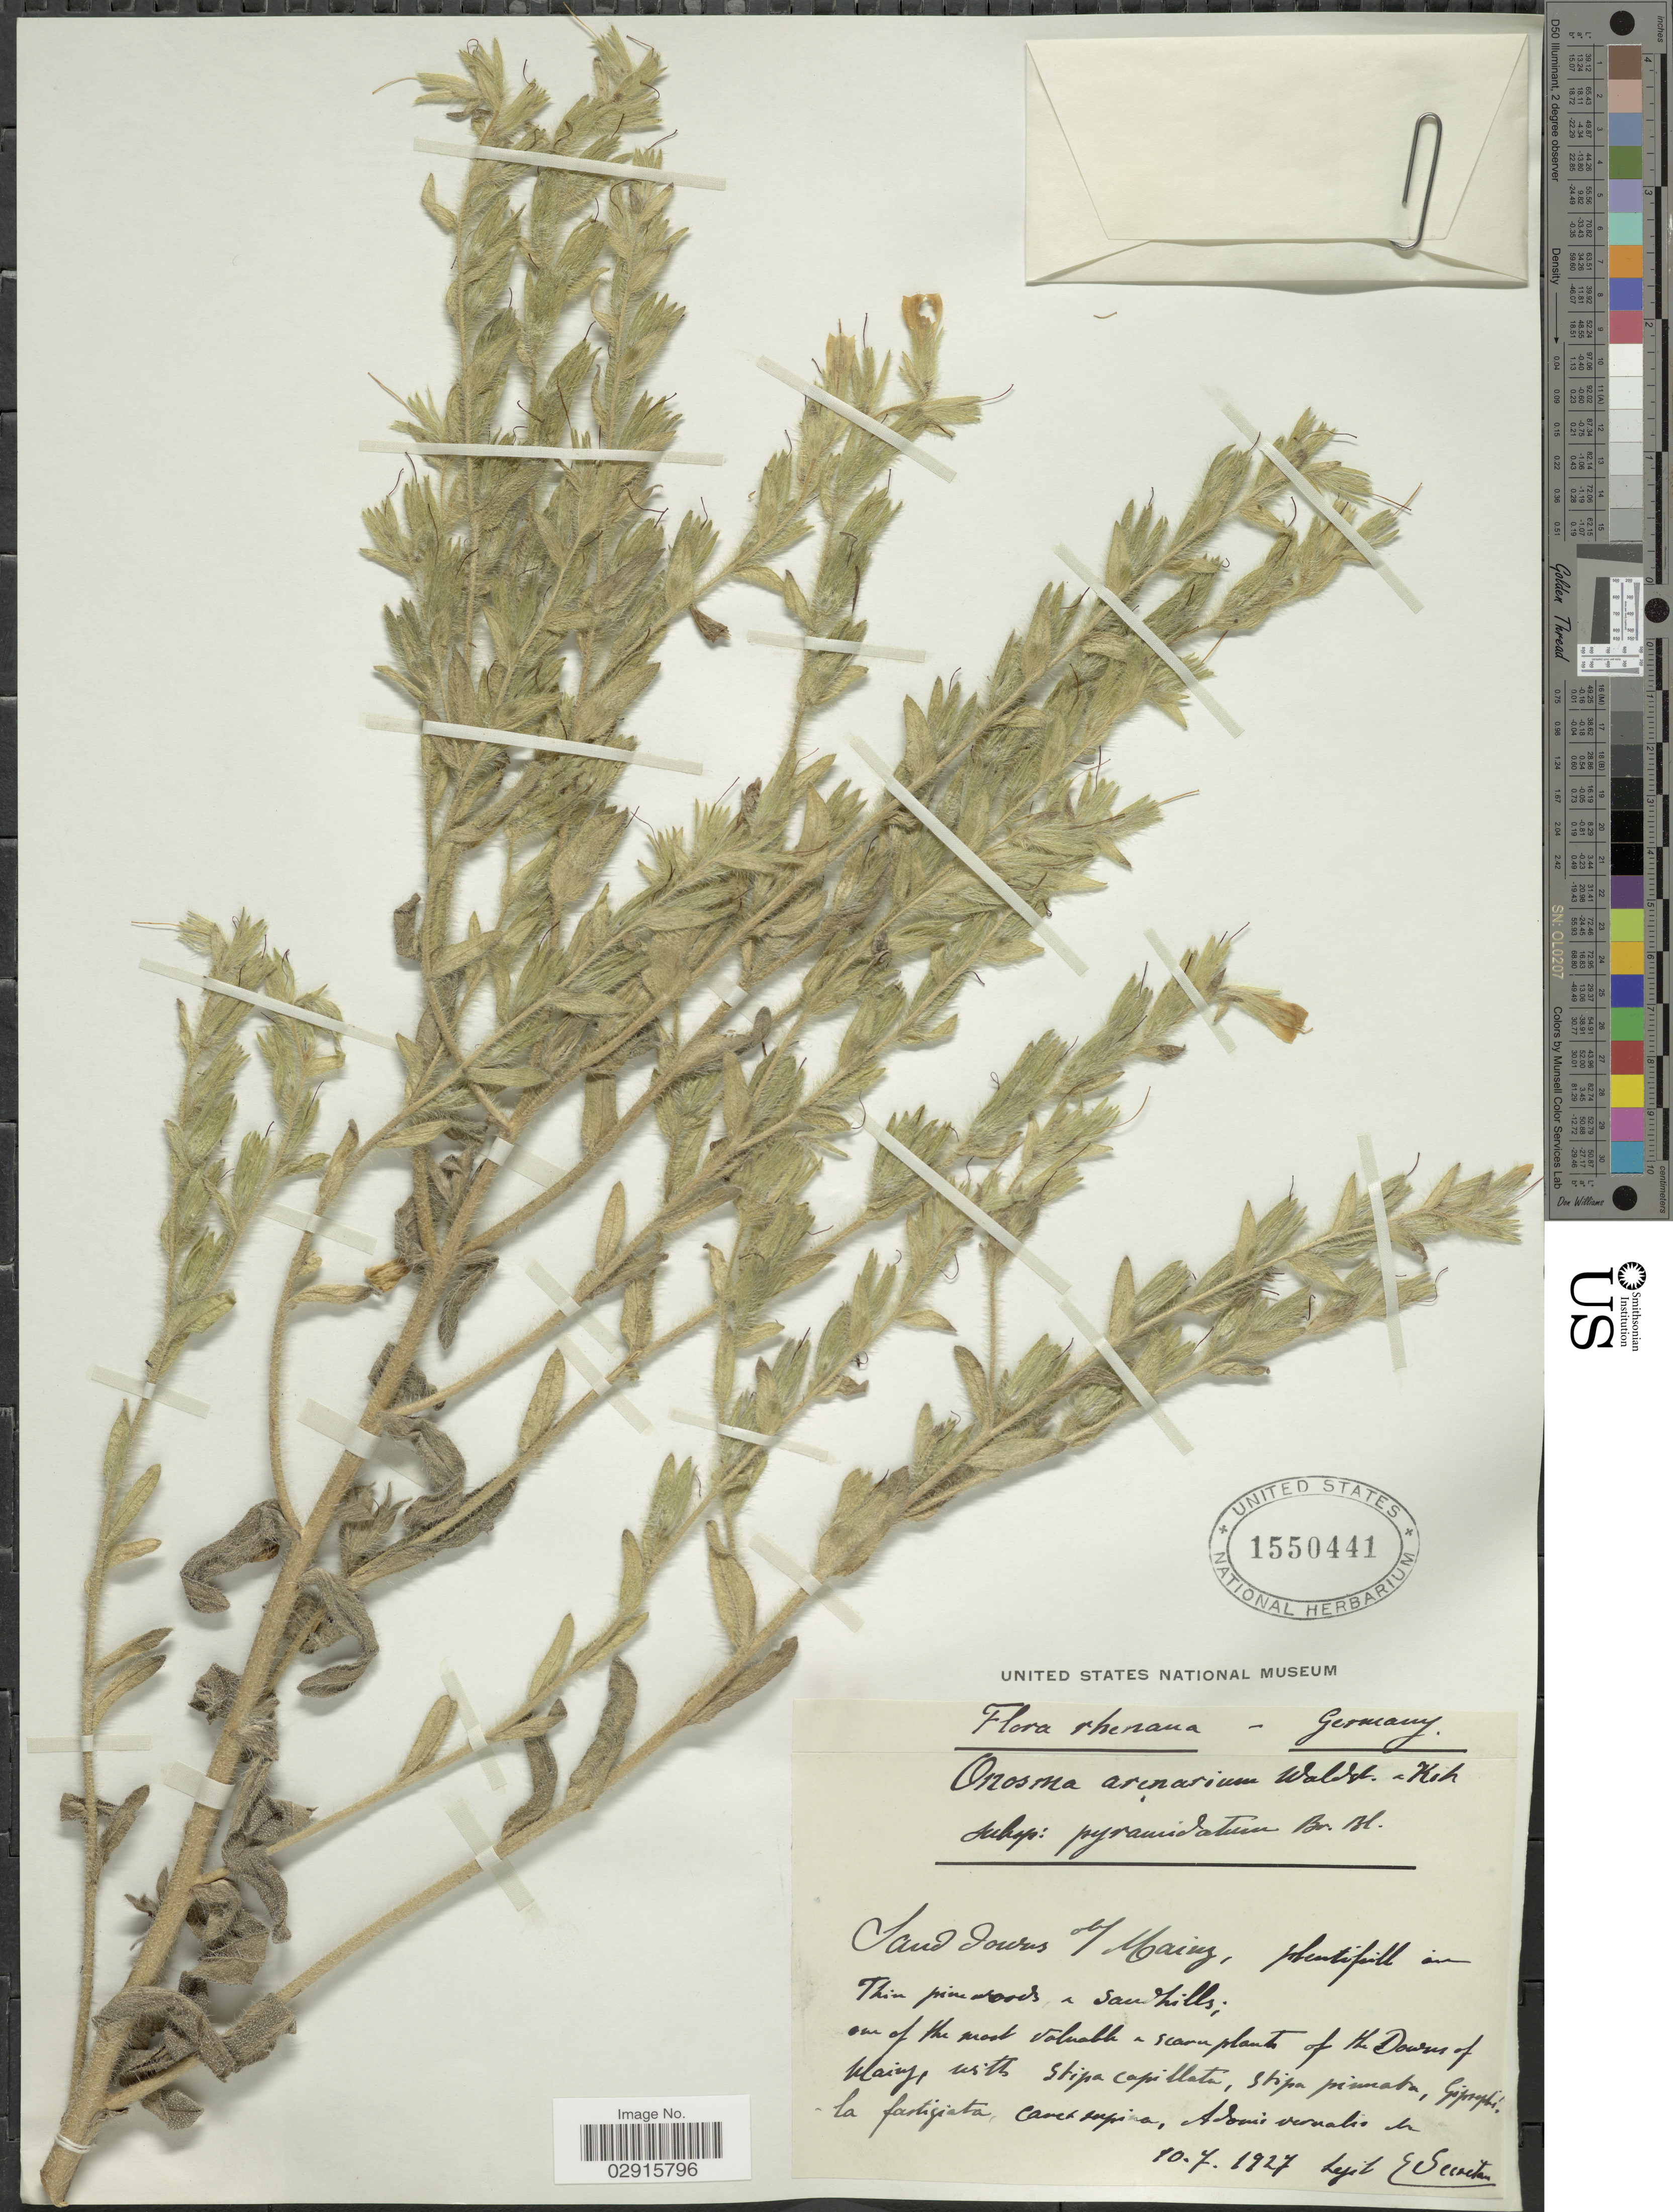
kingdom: Plantae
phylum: Tracheophyta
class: Magnoliopsida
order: Boraginales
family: Boraginaceae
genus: Onosma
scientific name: Onosma arenaria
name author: Waldst. & Kit.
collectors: E. Secretan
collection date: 1927-07-10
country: Germany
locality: Rhenana.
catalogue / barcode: US 1550441